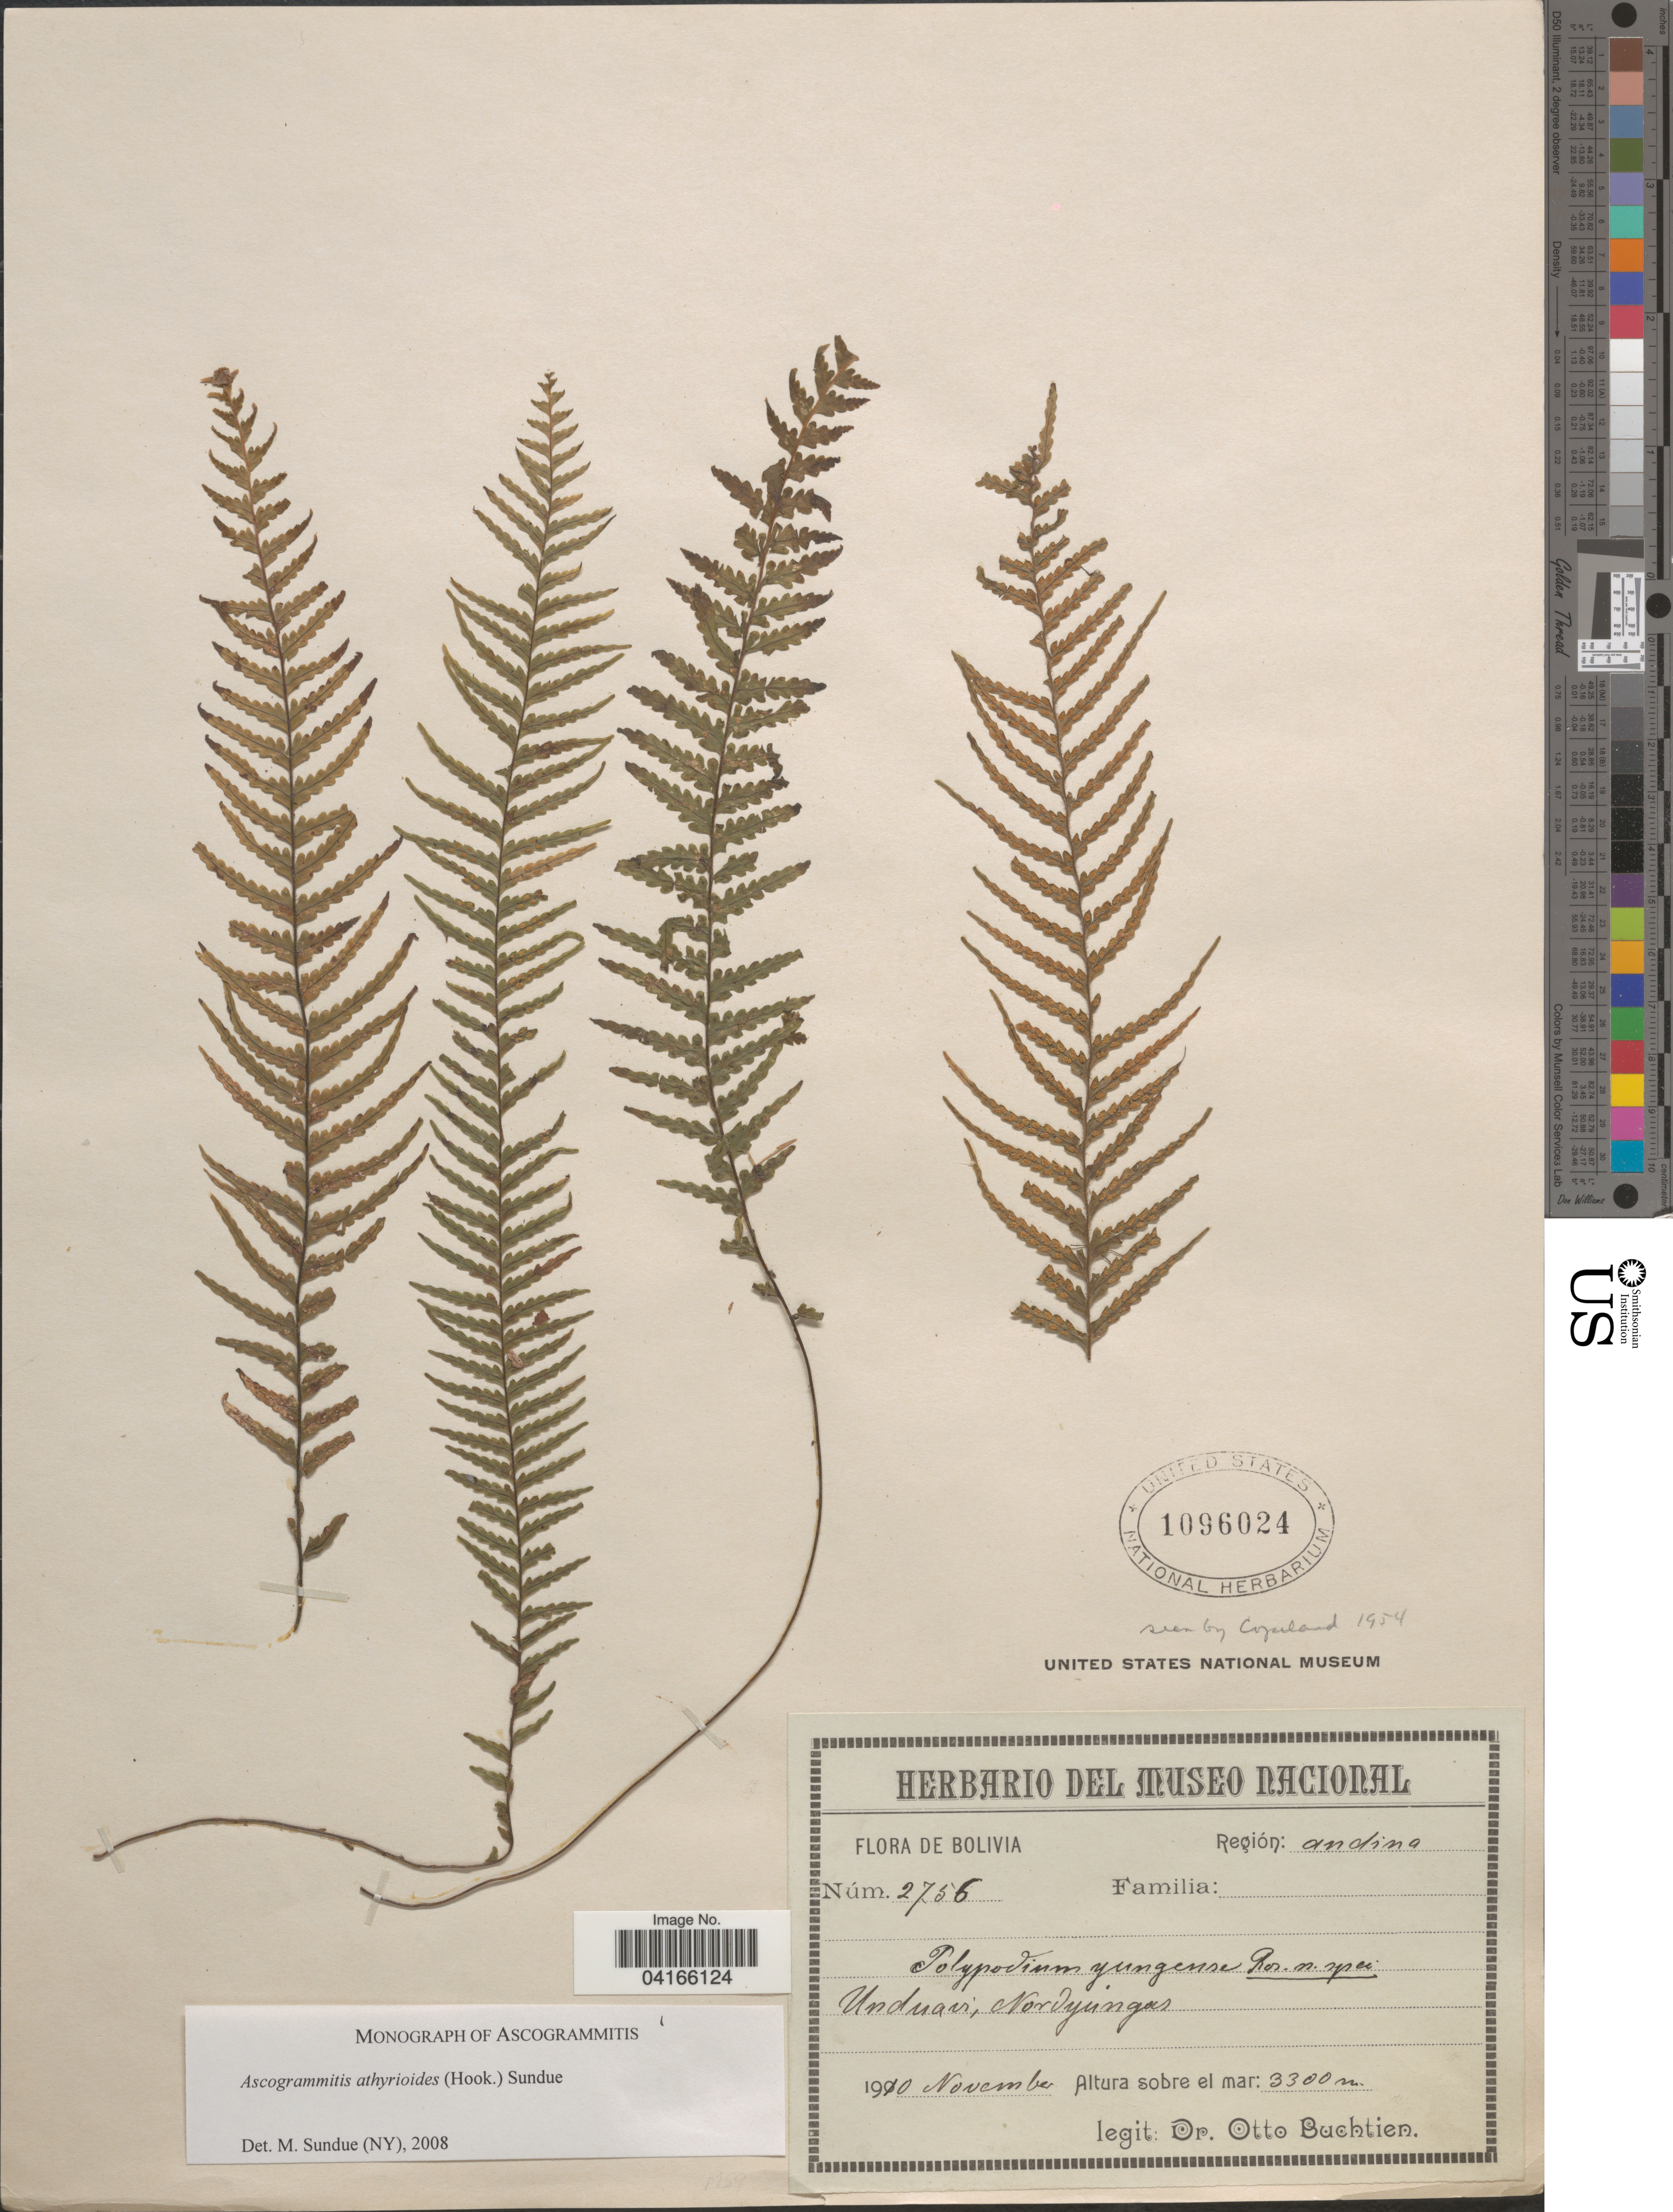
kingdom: Plantae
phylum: Tracheophyta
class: Polypodiopsida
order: Polypodiales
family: Polypodiaceae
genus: Ascogrammitis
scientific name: Ascogrammitis athyrioides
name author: (Hook.) Sundue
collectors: O. Buchtien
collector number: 2756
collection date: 1900-11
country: Bolivia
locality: Región: andina. Unduavi, Nordyungas.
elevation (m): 3300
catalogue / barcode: US 1096024